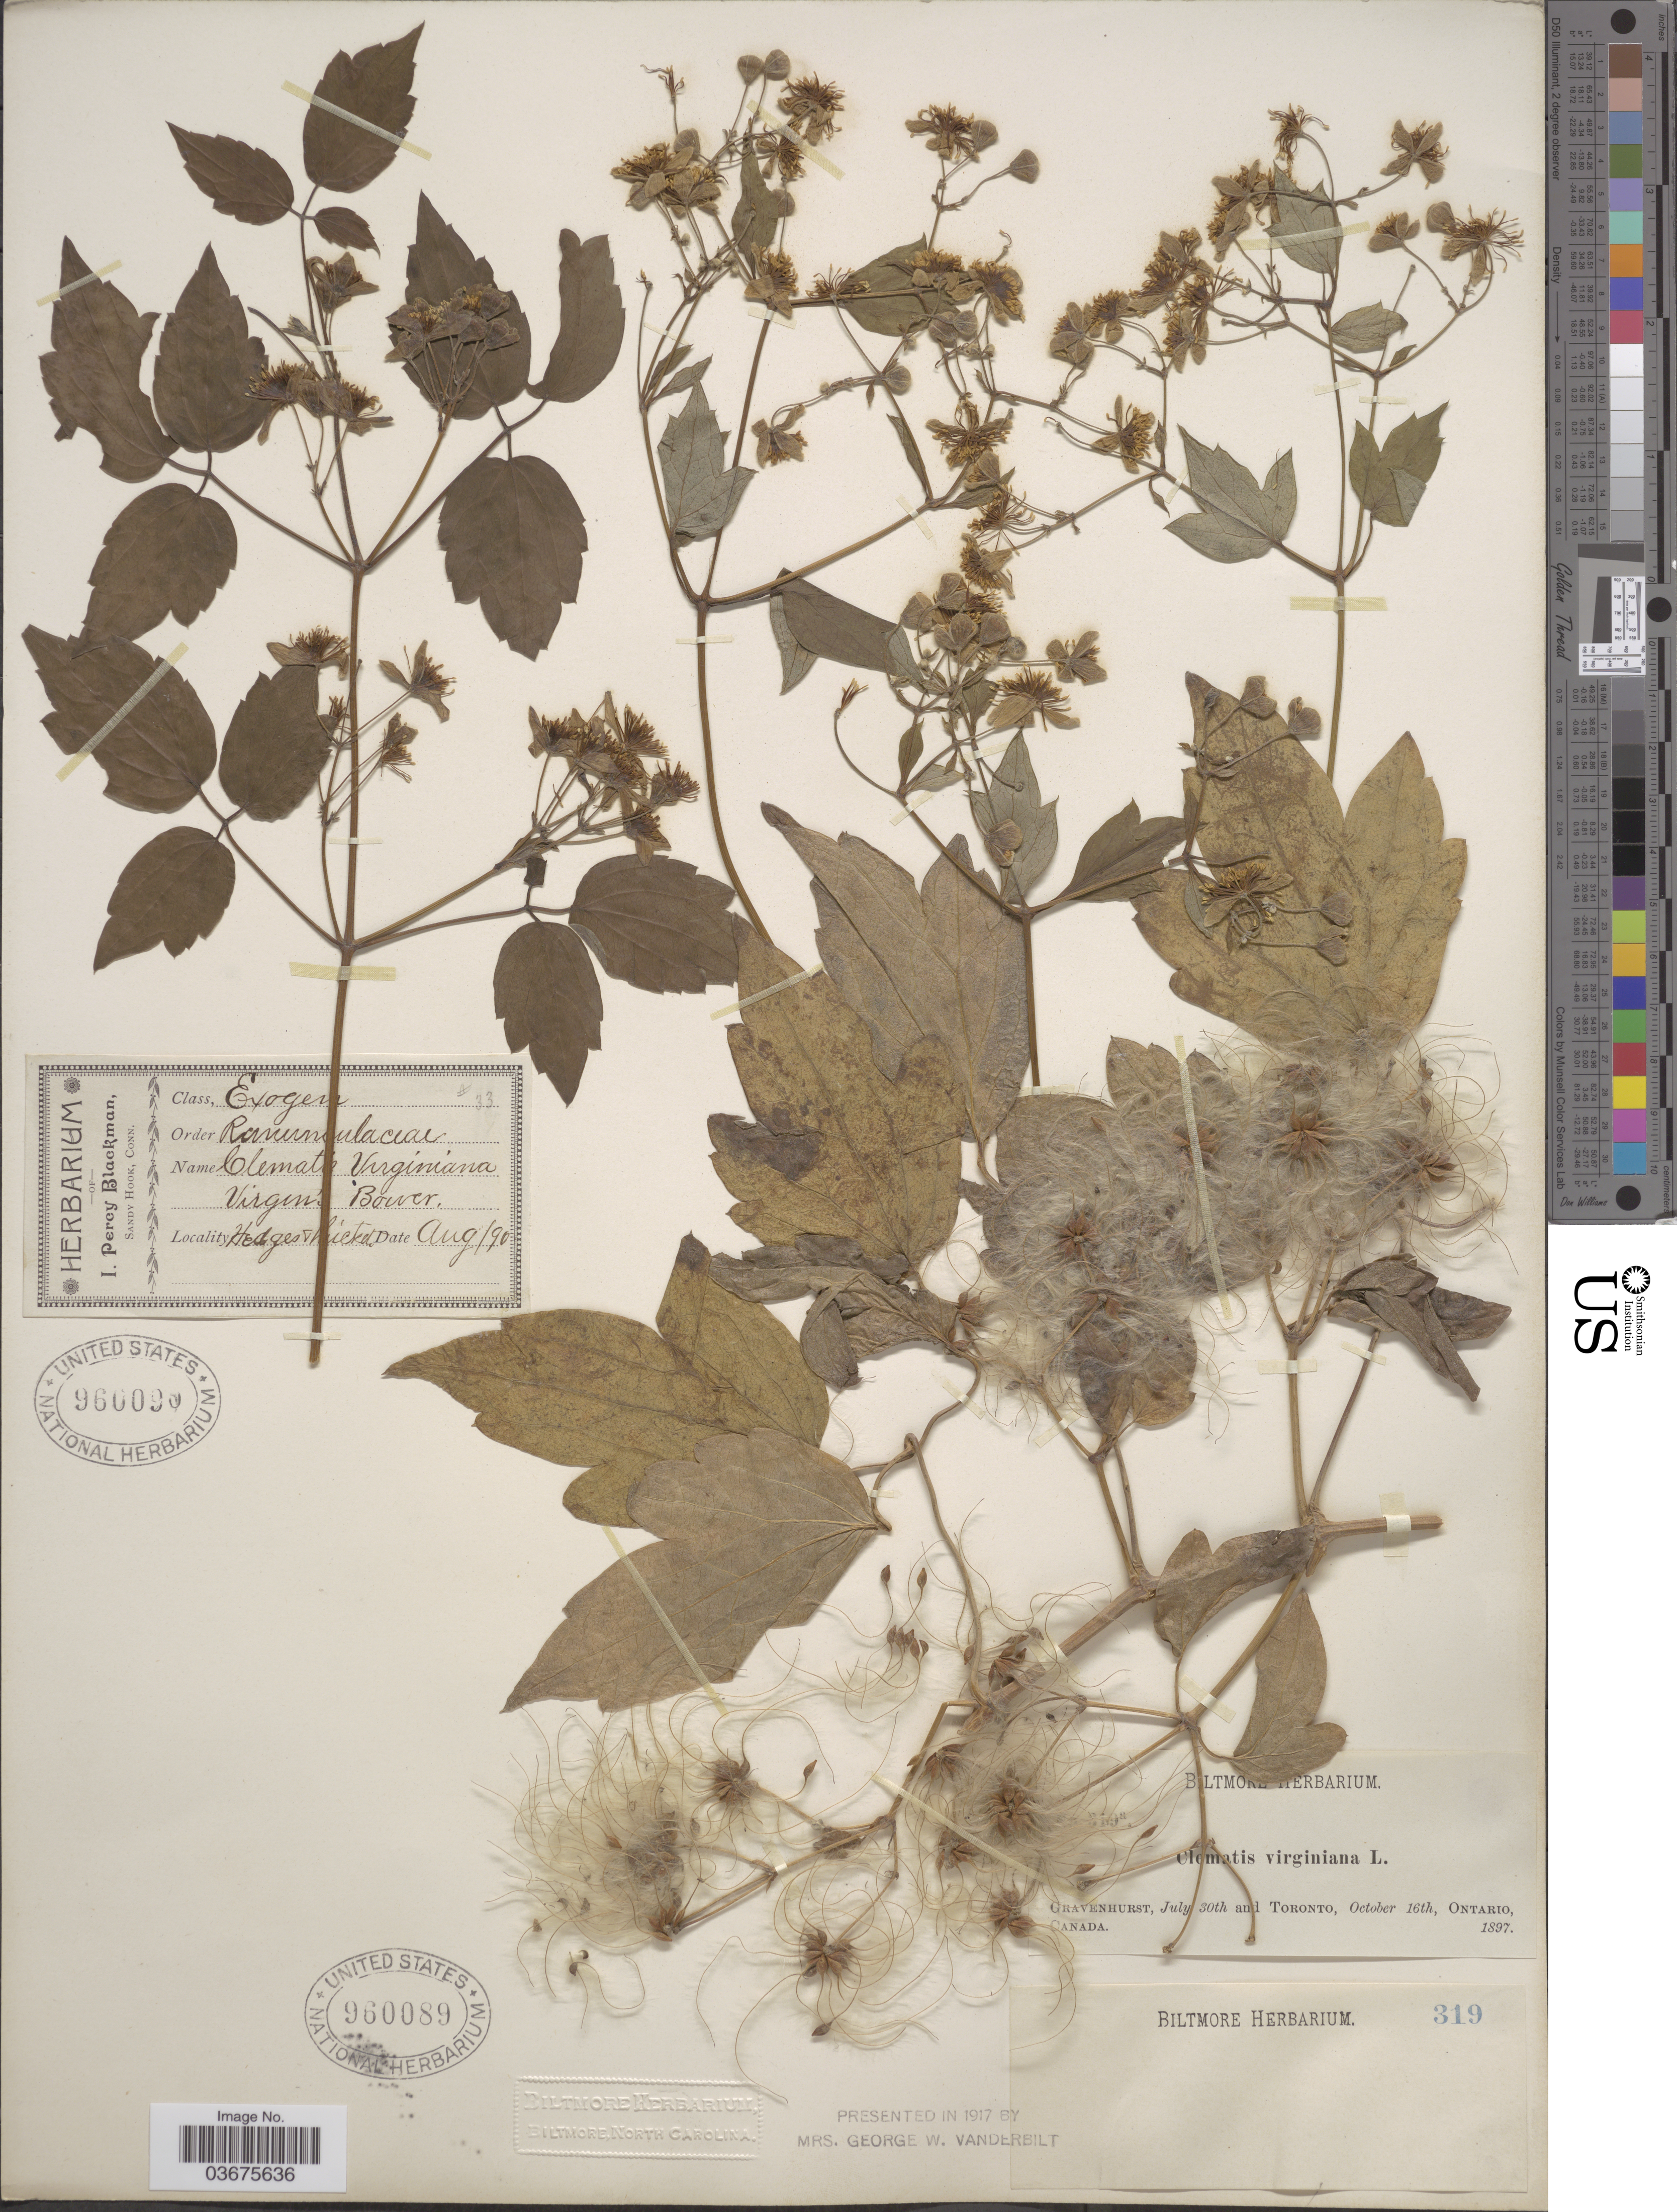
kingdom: Plantae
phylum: Tracheophyta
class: Magnoliopsida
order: Ranunculales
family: Ranunculaceae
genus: Clematis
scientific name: Clematis virginiana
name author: L.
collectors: ex herb. Biltmore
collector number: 319a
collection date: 1897-07-30/1897-10-16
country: Canada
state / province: Ontario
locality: Gravenhurst, and Toronto.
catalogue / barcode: US 960089-2